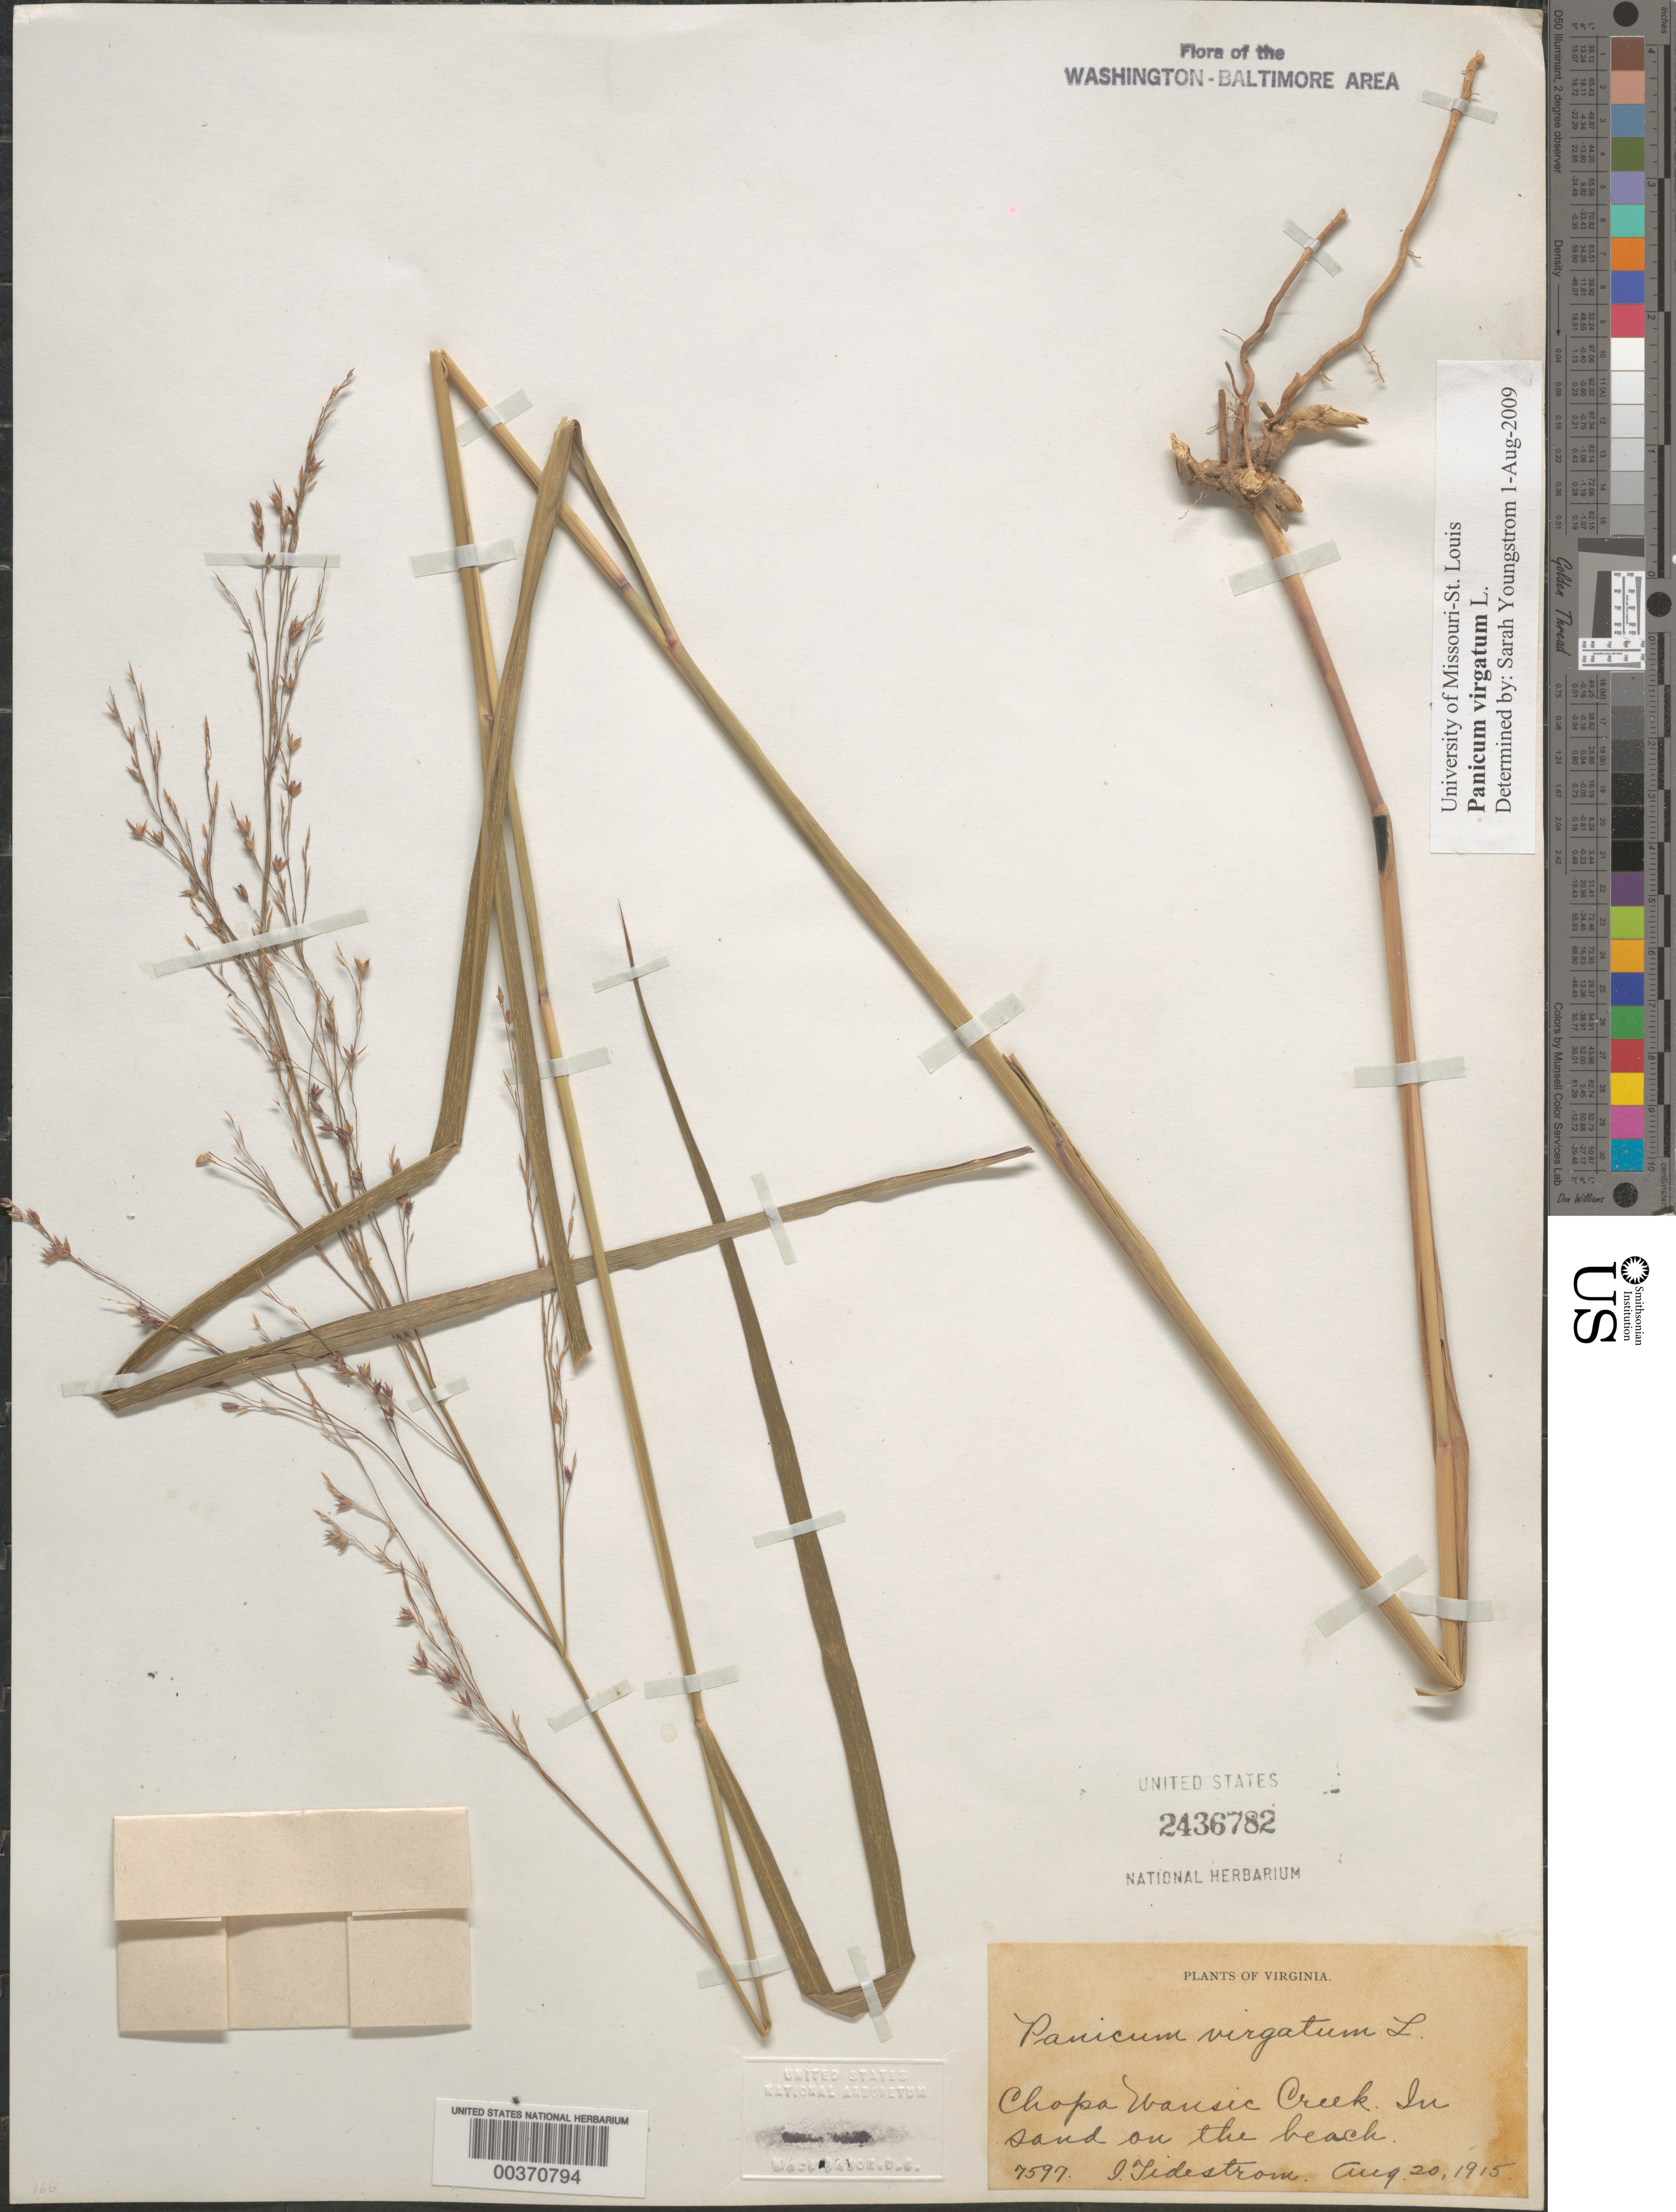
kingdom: Plantae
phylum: Tracheophyta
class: Liliopsida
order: Poales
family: Poaceae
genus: Panicum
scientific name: Panicum virgatum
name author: L.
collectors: I. F. Tidestrom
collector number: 7597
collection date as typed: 20 Aug 1915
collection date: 1915-08-20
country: United States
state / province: Virginia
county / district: Prince William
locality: Chopawansic Creek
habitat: Sand on the beach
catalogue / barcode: US 2436782